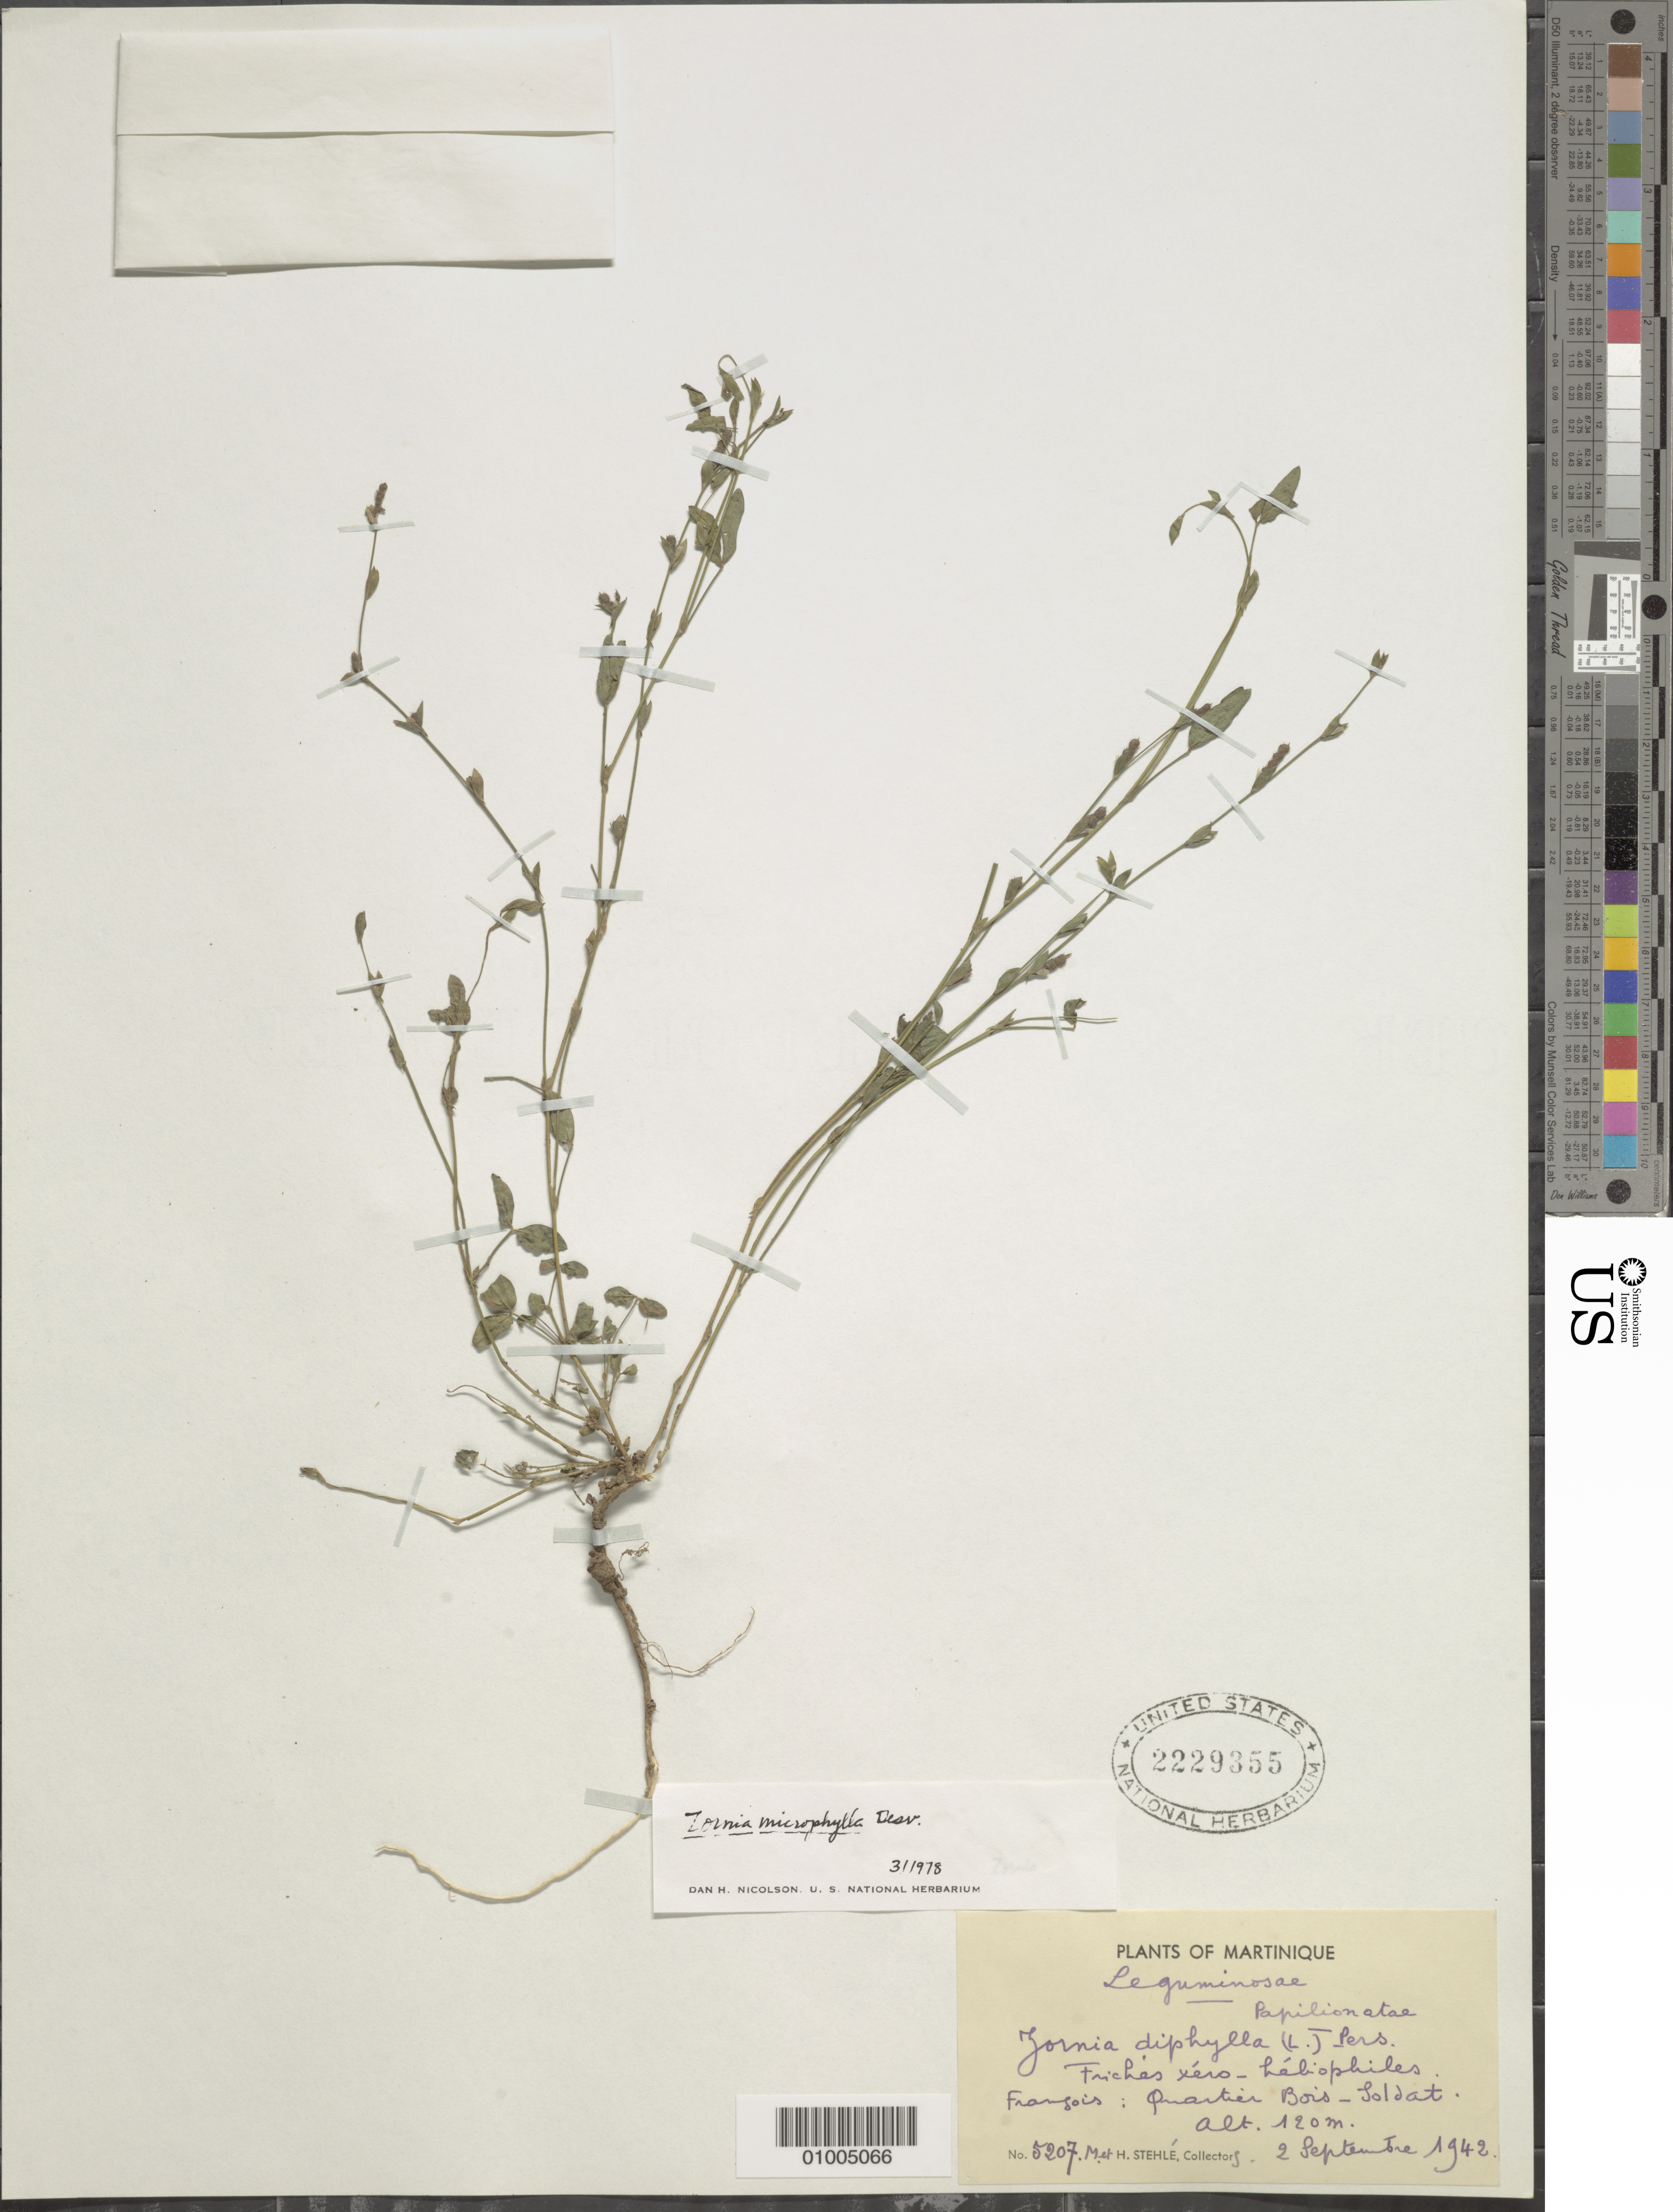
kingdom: Plantae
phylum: Tracheophyta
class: Magnoliopsida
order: Fabales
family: Fabaceae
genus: Zornia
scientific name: Zornia microphylla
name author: Desv.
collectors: H. Stehlé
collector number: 5207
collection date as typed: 02 Sep 1942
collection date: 1942-09-02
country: Martinique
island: Martinique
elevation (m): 120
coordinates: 0 N, 0 E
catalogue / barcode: US 2229355